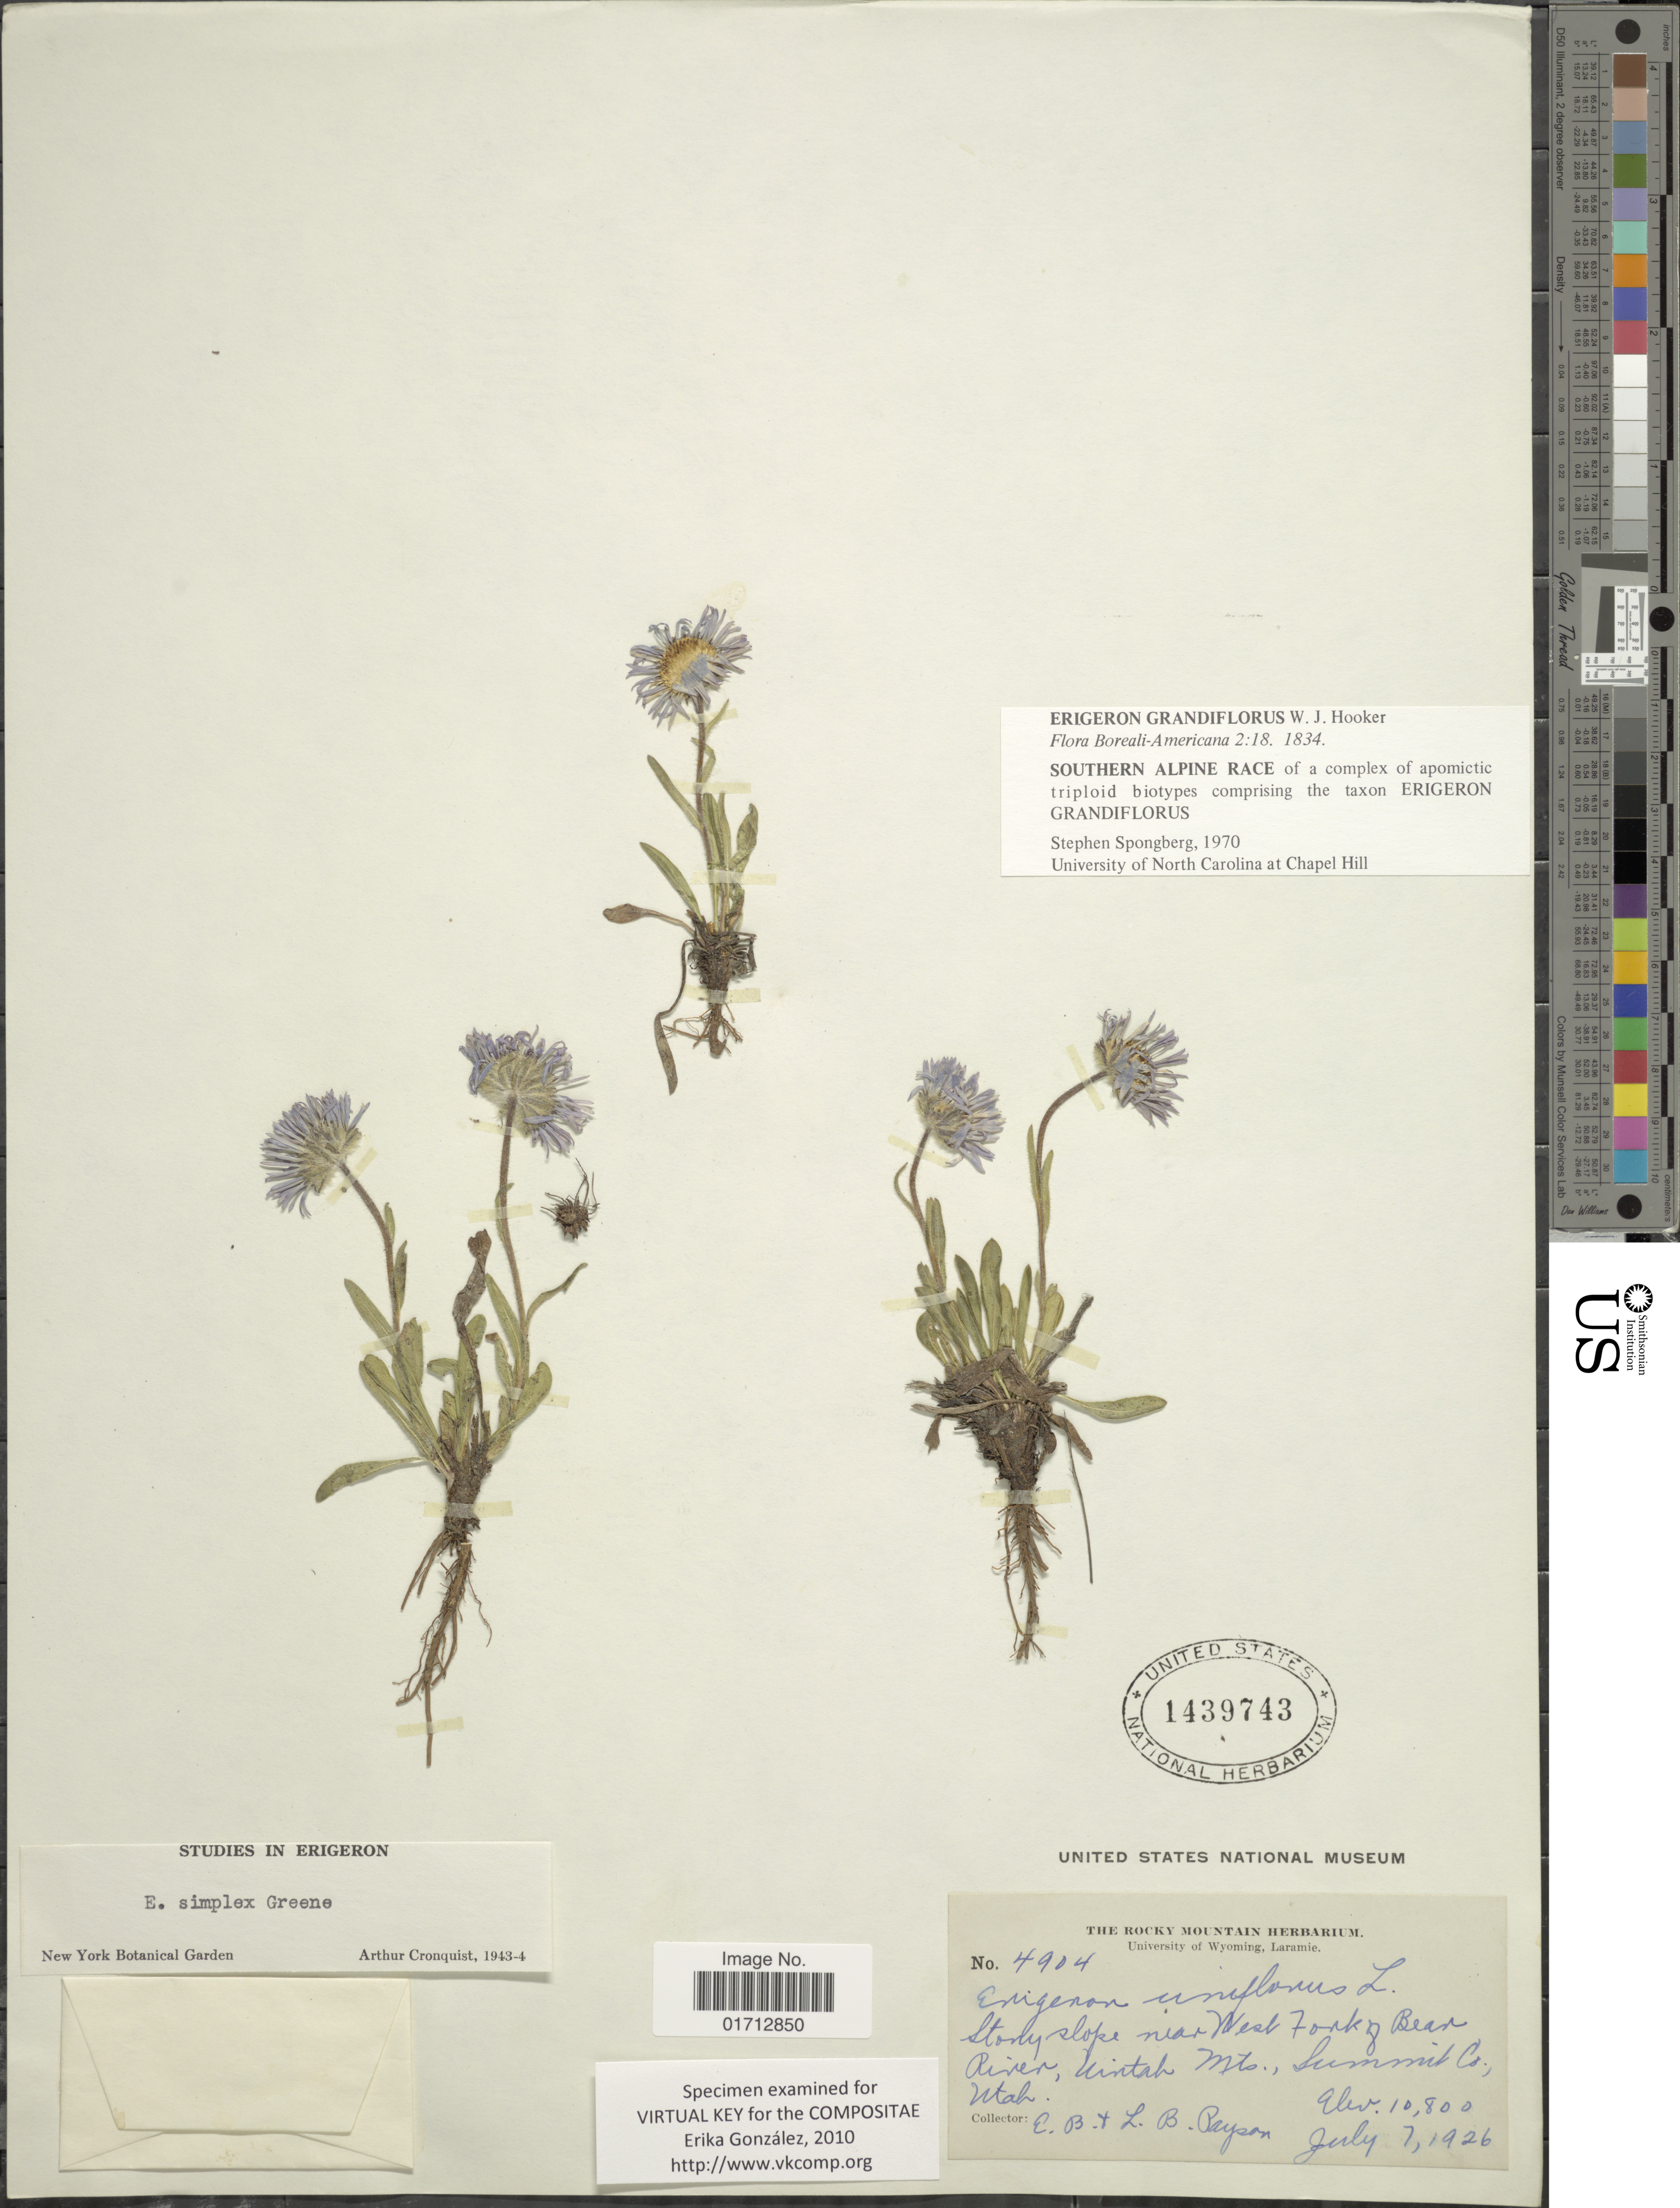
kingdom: Plantae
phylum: Tracheophyta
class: Magnoliopsida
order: Asterales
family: Asteraceae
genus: Erigeron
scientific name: Erigeron grandiflorus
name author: Hook.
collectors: E. B. Payson & L. Payson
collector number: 4904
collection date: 1926-07-07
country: United States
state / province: Utah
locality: Near West Fork of Bear River, Uinta Mts., Summit Co.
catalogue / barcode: US 1439743